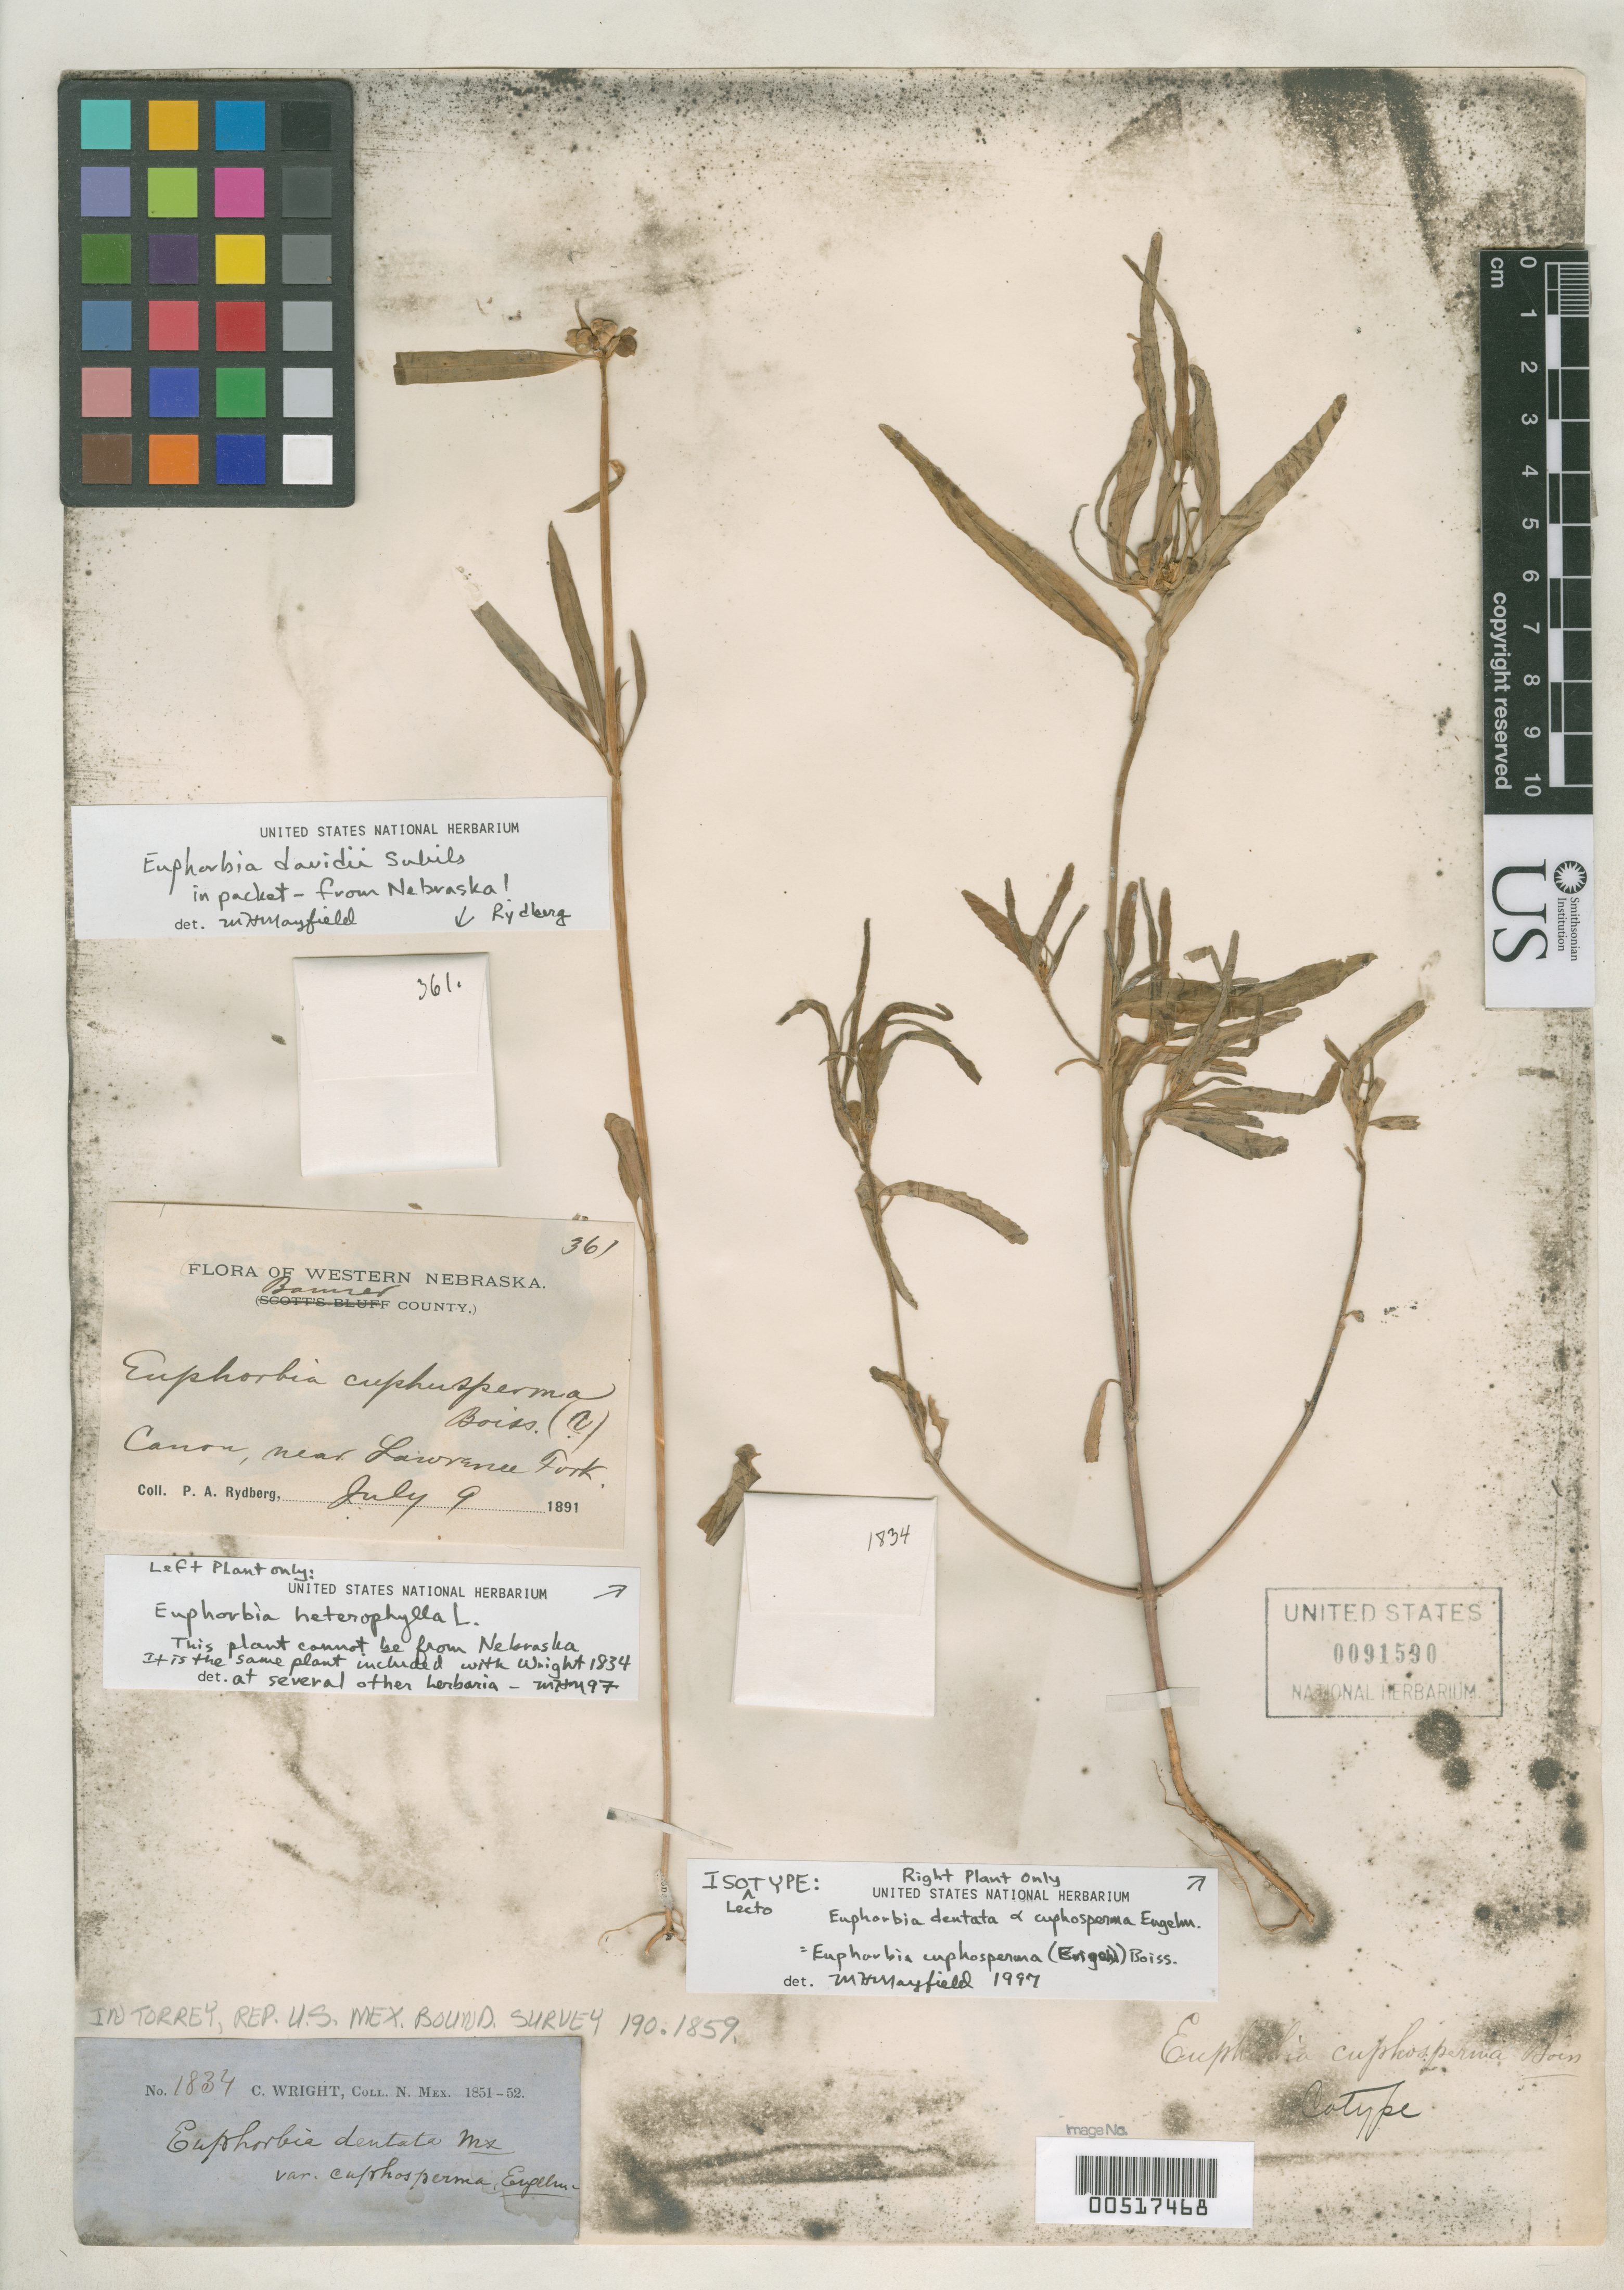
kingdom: Plantae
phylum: Tracheophyta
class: Magnoliopsida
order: Malpighiales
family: Euphorbiaceae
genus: Euphorbia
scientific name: Euphorbia dentata var. cuphosperma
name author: Engelm. in Emory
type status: Isosyntype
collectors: C. Wright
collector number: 1834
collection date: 1851/1852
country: United States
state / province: New Mexico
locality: "N. Mex." [=northern Mexico or New Mexico? either way possibly referring to present-day Arizona or Texas]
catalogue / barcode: US 91590